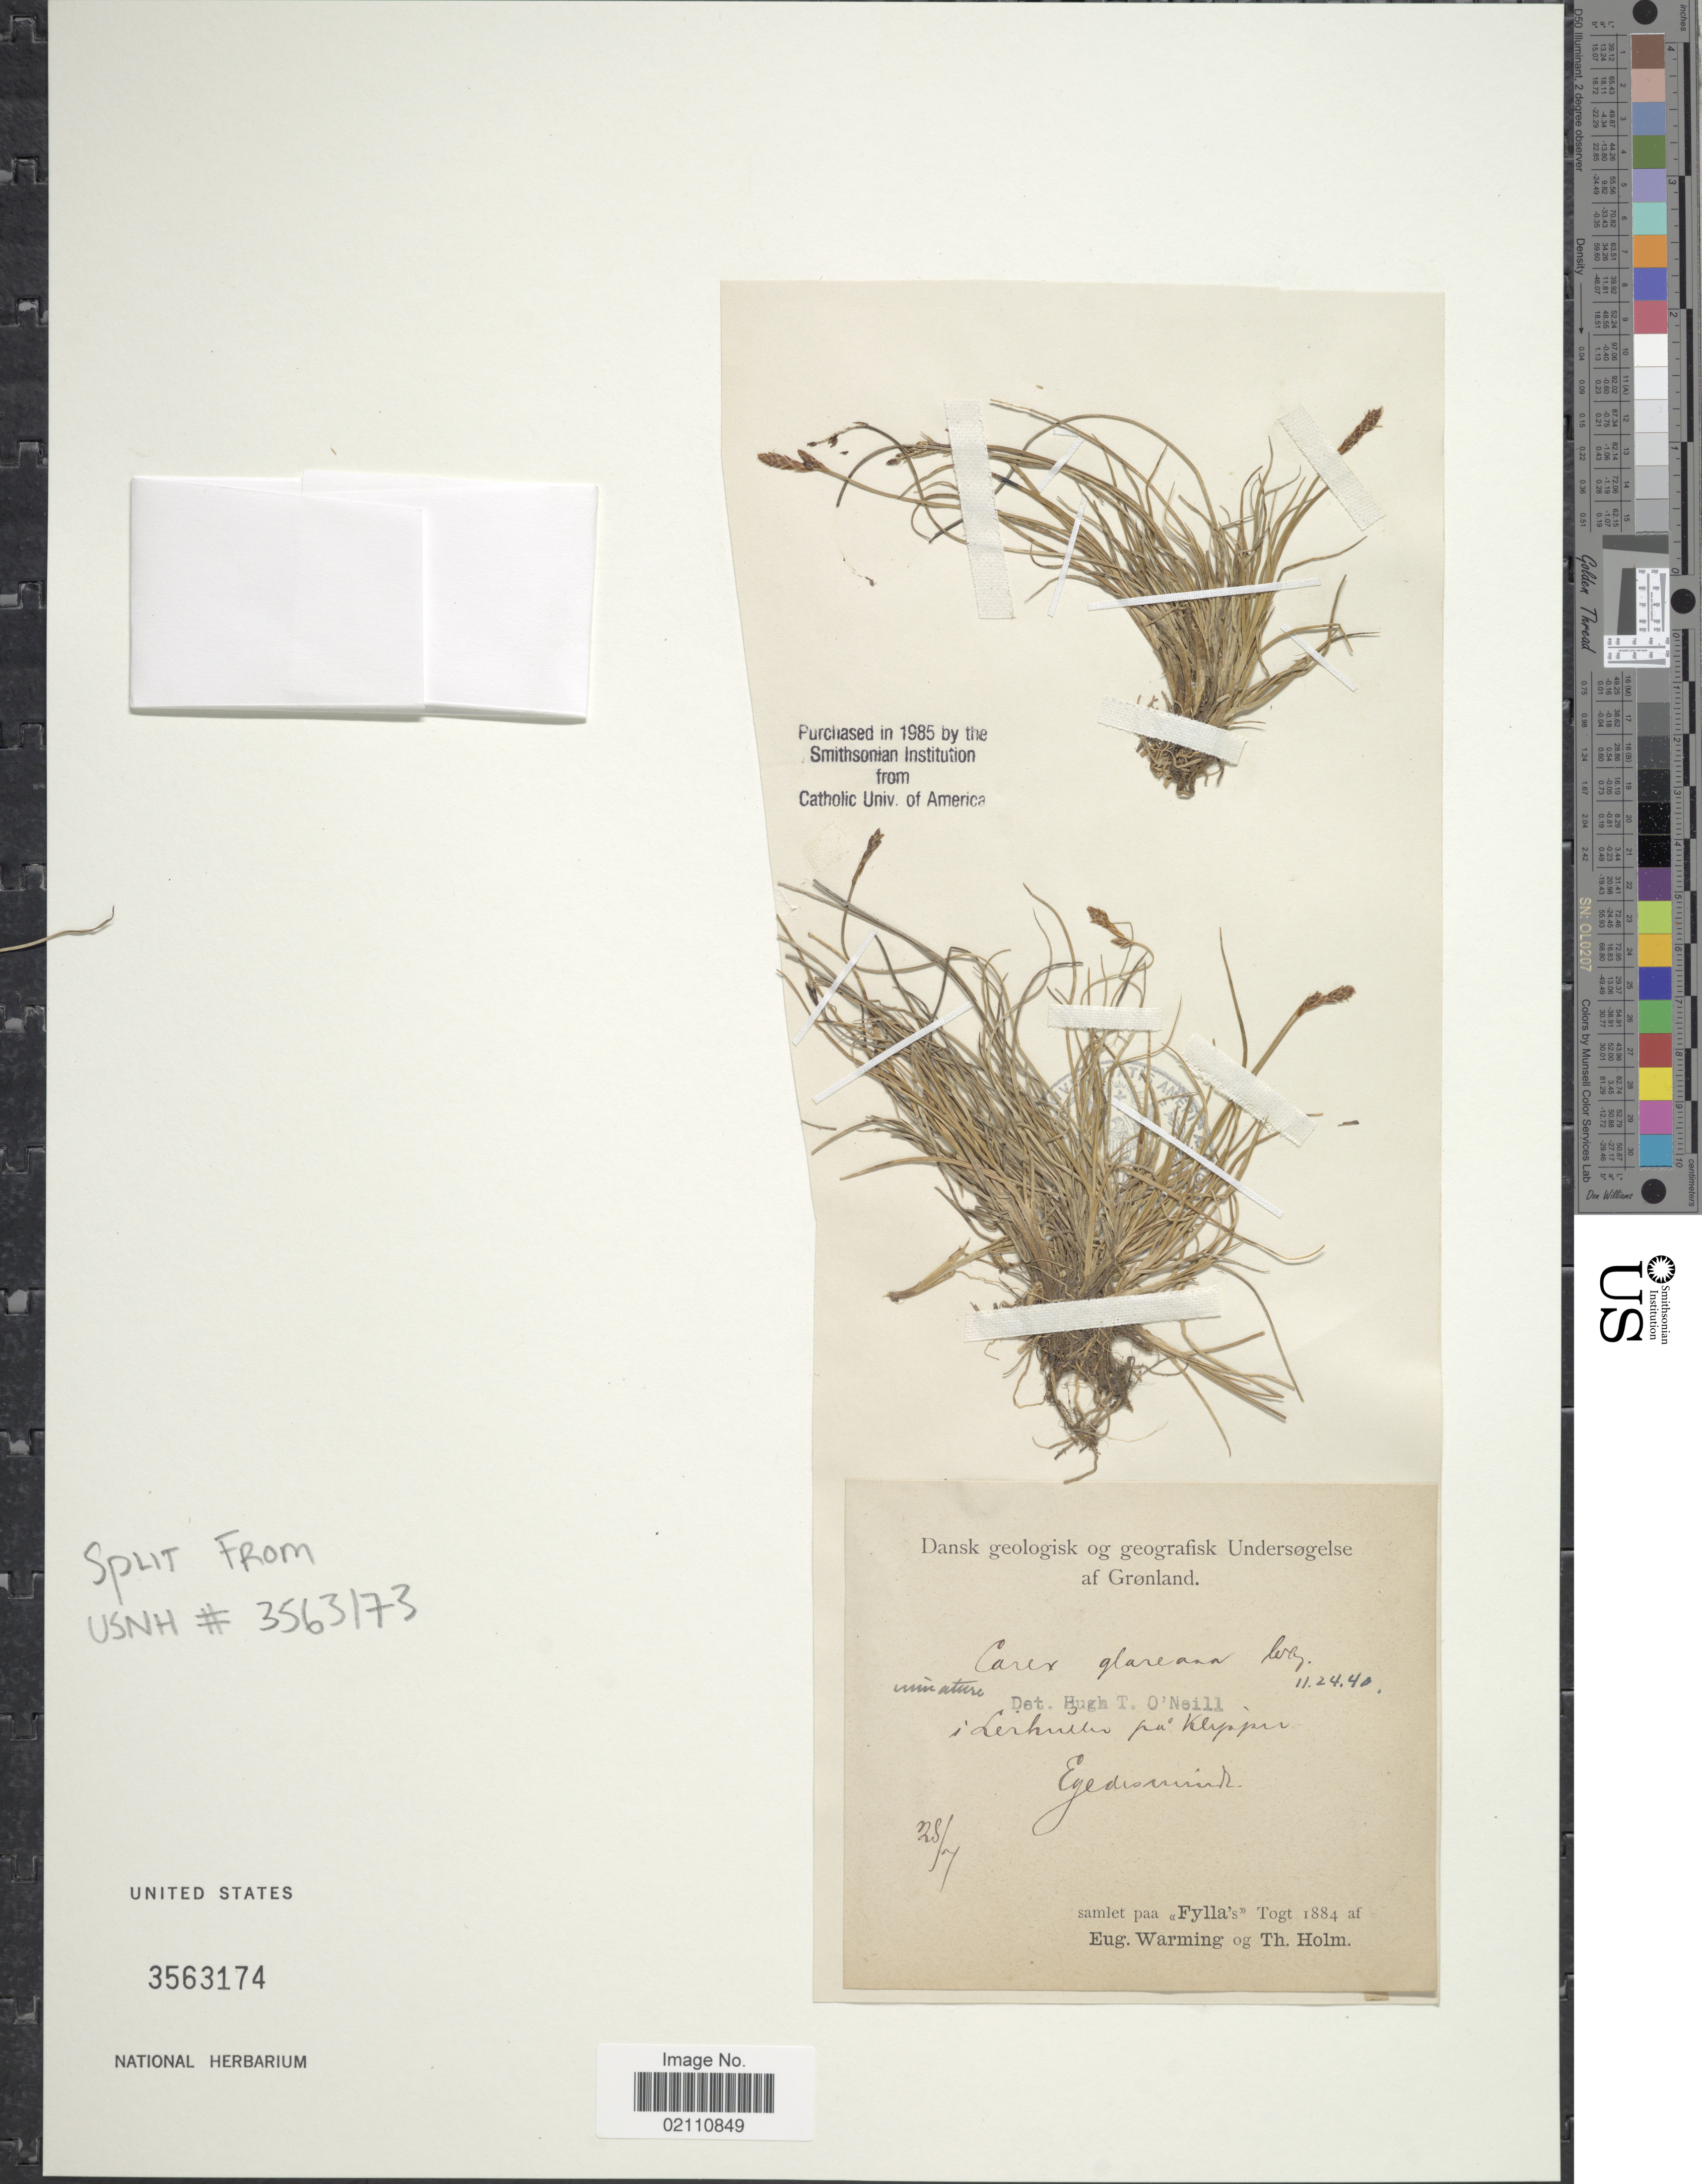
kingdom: Plantae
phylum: Tracheophyta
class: Liliopsida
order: Poales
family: Cyperaceae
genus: Carex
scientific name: Carex glareosa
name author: Schkuhr ex Wahlenb.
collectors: E. Warming & T. Holm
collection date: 1884-07-28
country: Greenland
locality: Grønland, i Lerihullen pa Klipper, Egedesminde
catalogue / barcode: US 3563174